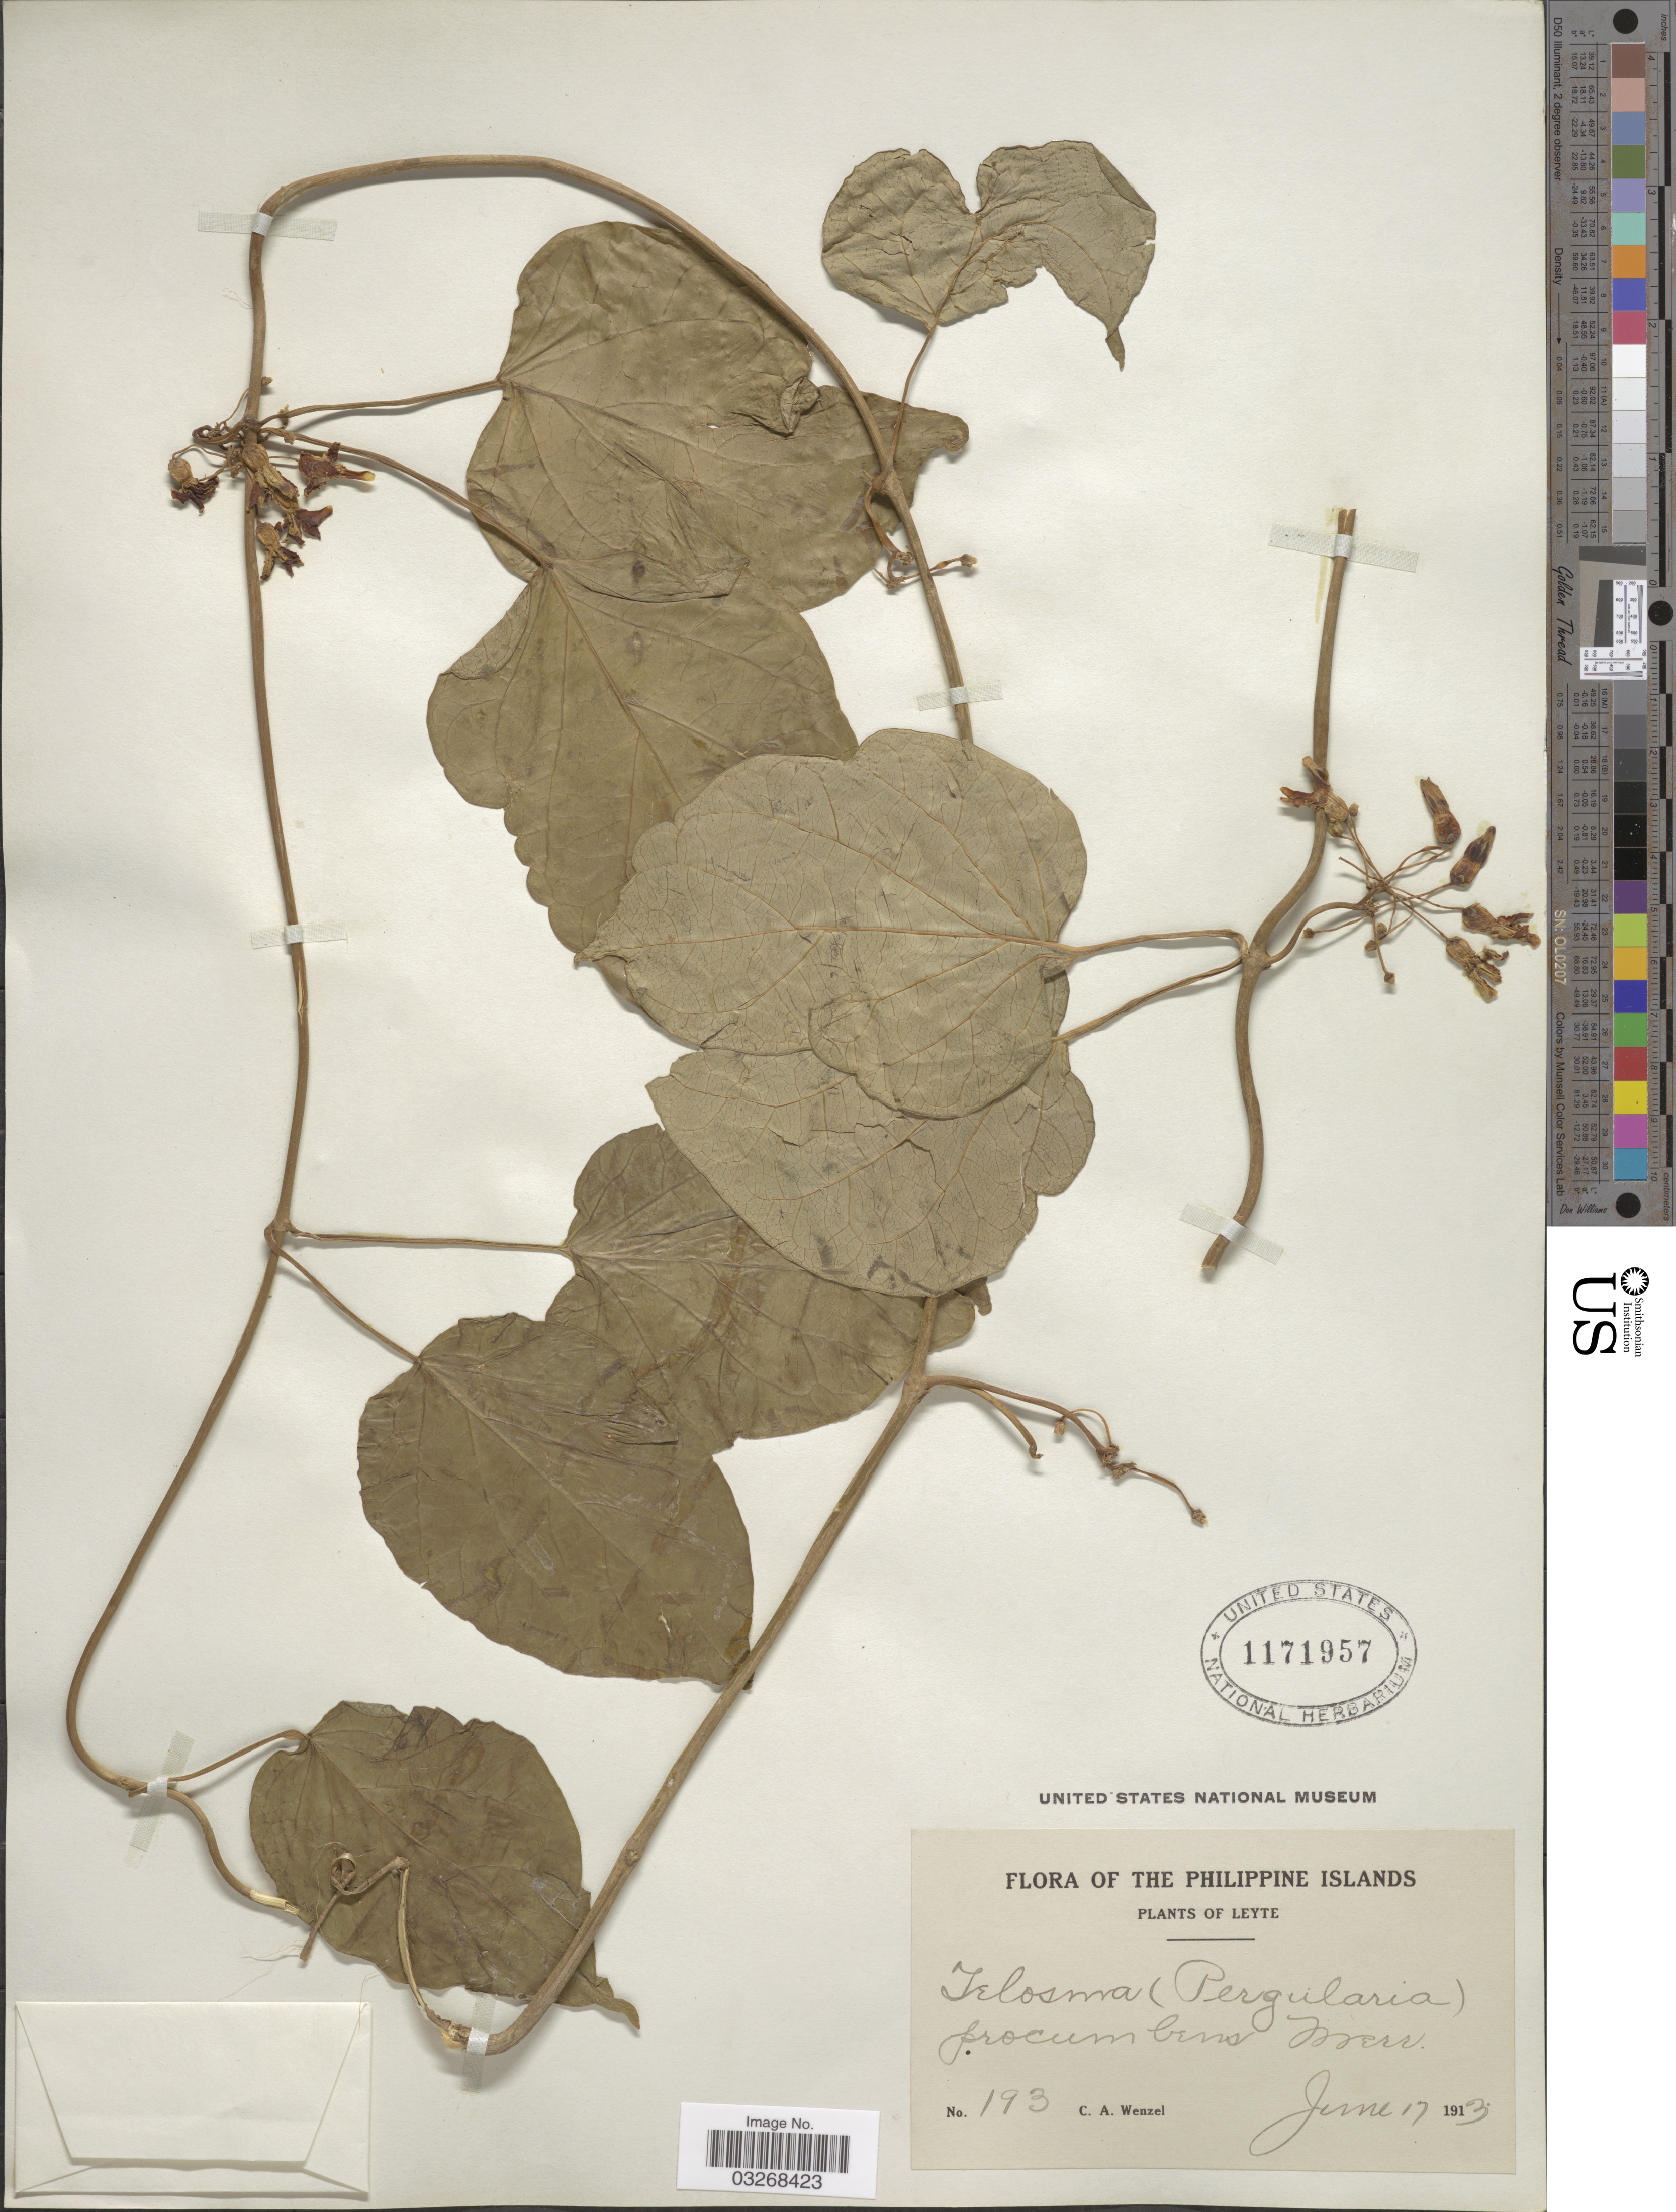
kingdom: Plantae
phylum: Tracheophyta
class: Magnoliopsida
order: Gentianales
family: Apocynaceae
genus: Telosma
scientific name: Telosma procumbens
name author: (Blanco) Merr.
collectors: C. Wenzel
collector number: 193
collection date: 1913-06-17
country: Philippines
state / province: Eastern Visayas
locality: Leyte.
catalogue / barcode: US 1171957